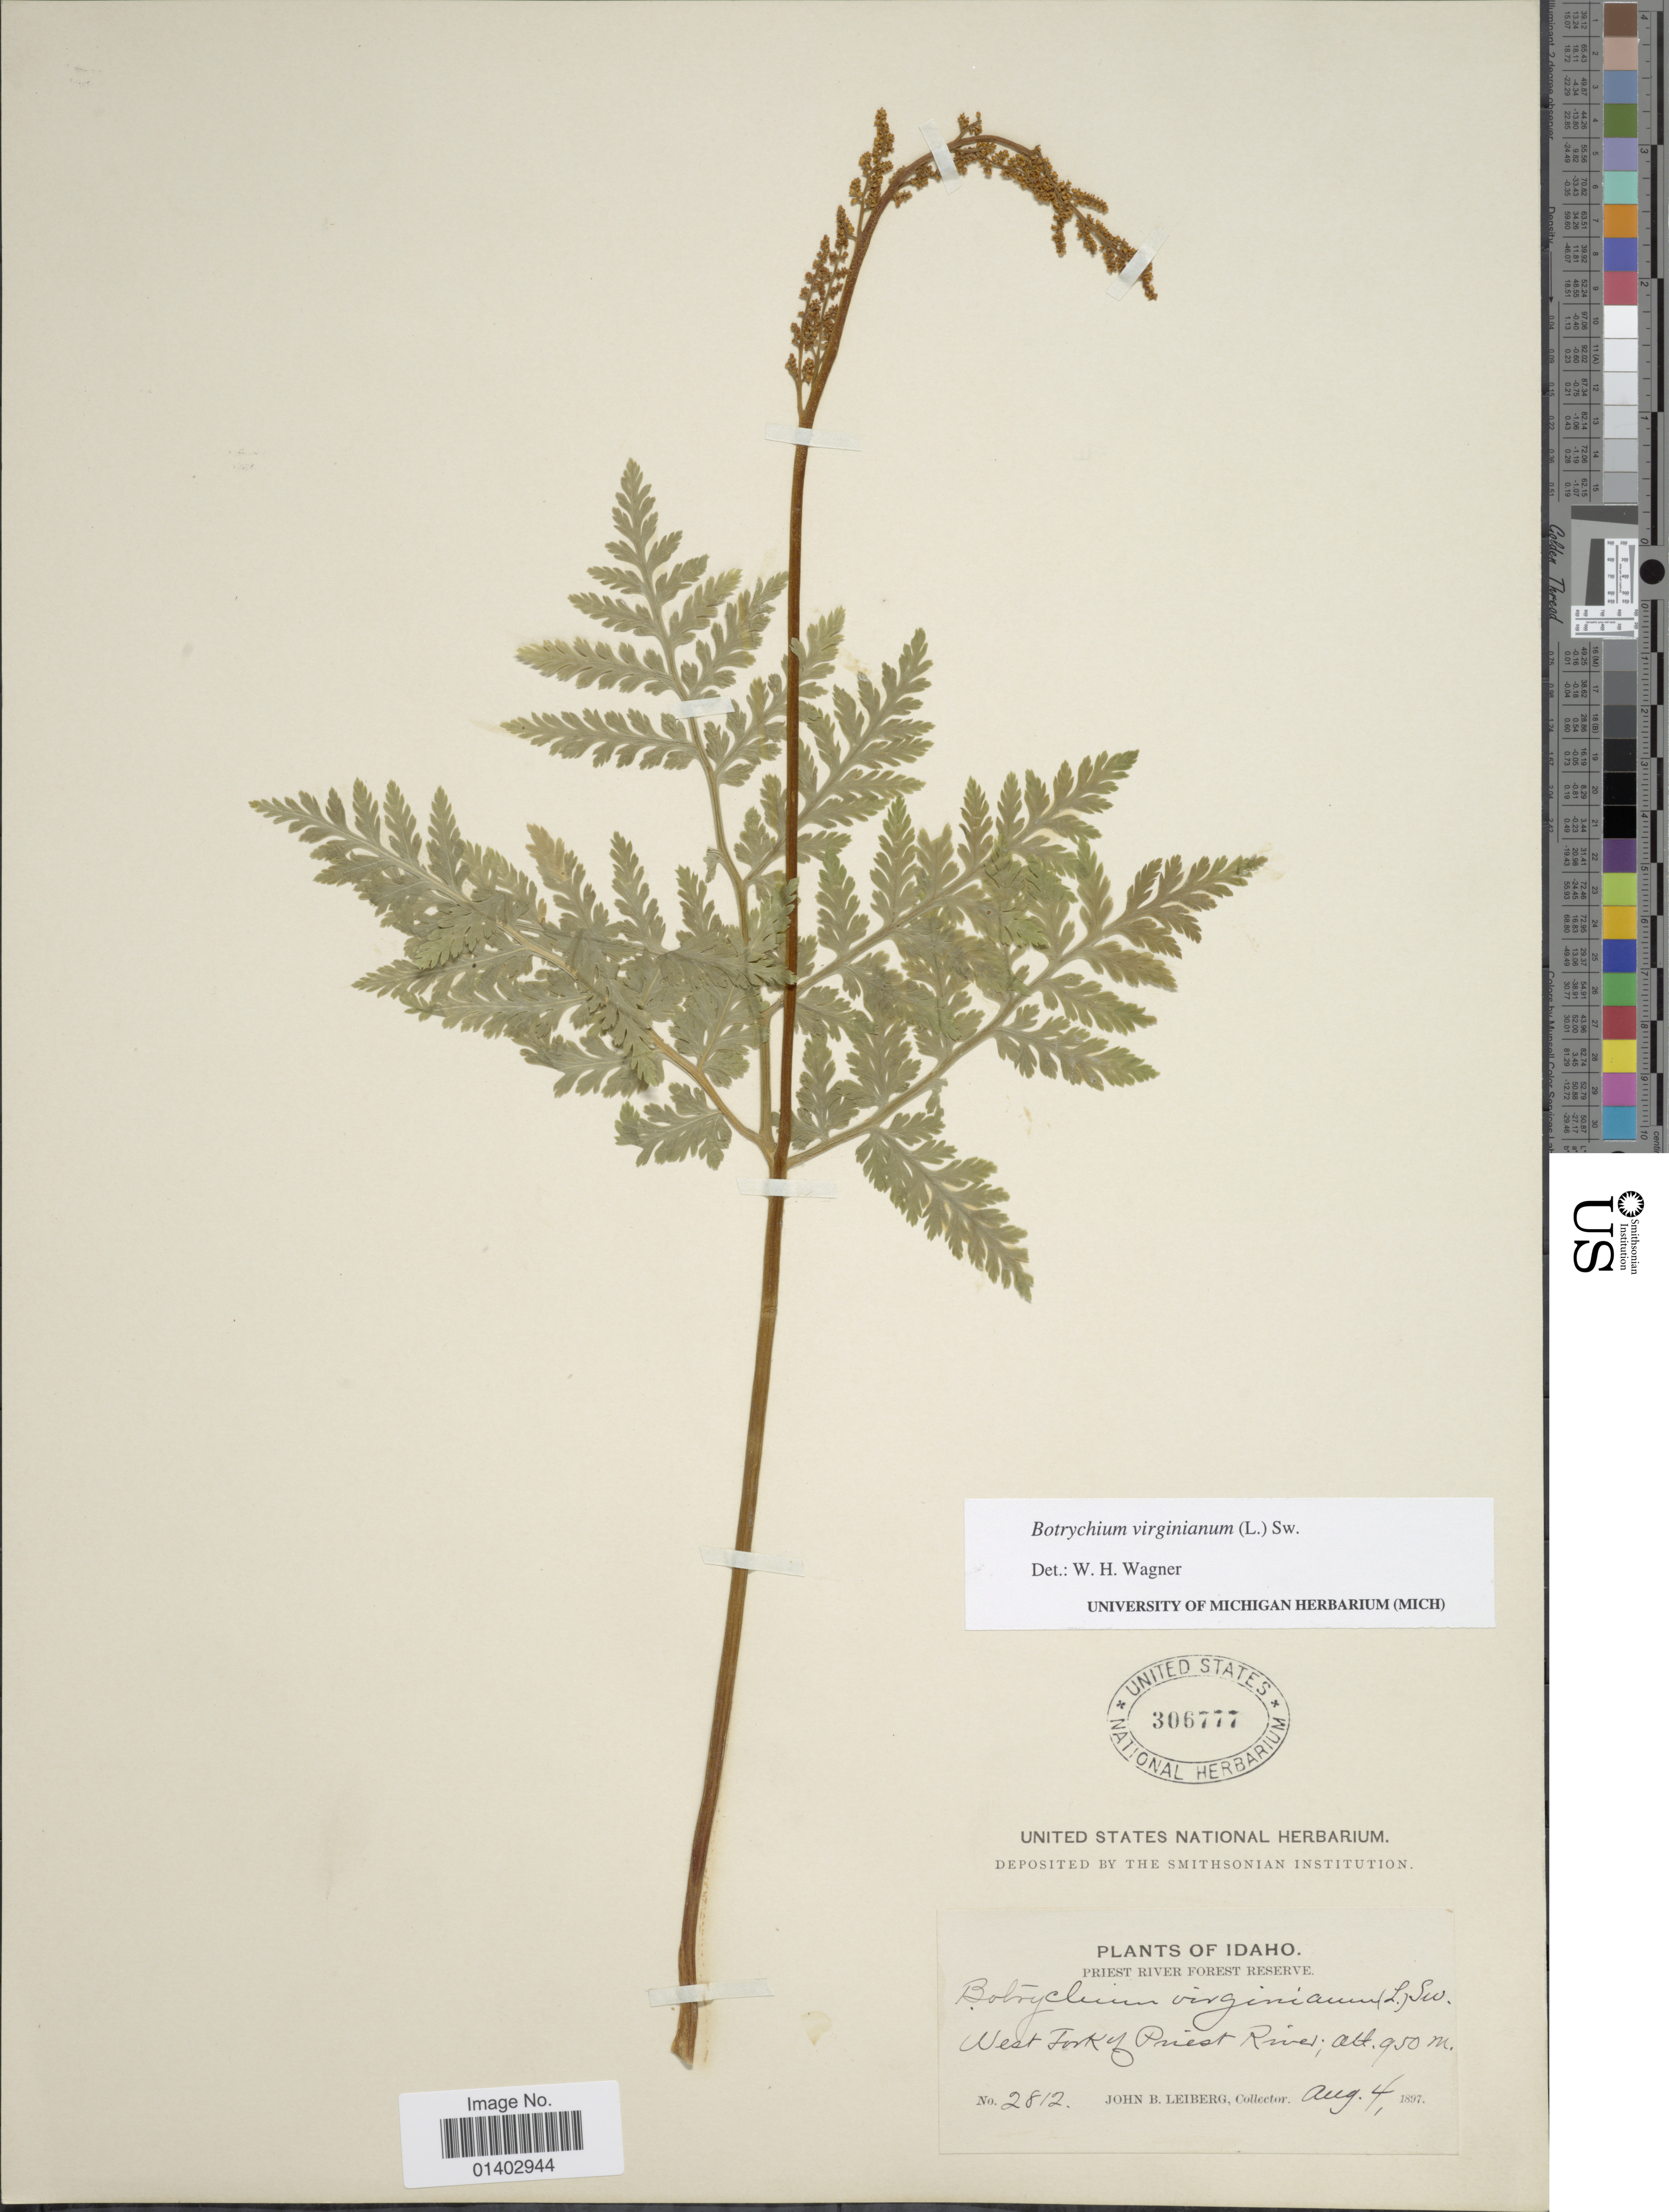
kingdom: Plantae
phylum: Tracheophyta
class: Polypodiopsida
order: Ophioglossales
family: Ophioglossaceae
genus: Botrychium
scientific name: Botrychium virginianum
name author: (L.) Sw.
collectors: J. B. Leiberg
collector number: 2812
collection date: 1897-08-04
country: United States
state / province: Idaho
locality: West Fork of Priest River, Priest River Forest Reserve.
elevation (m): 950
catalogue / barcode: US 306777